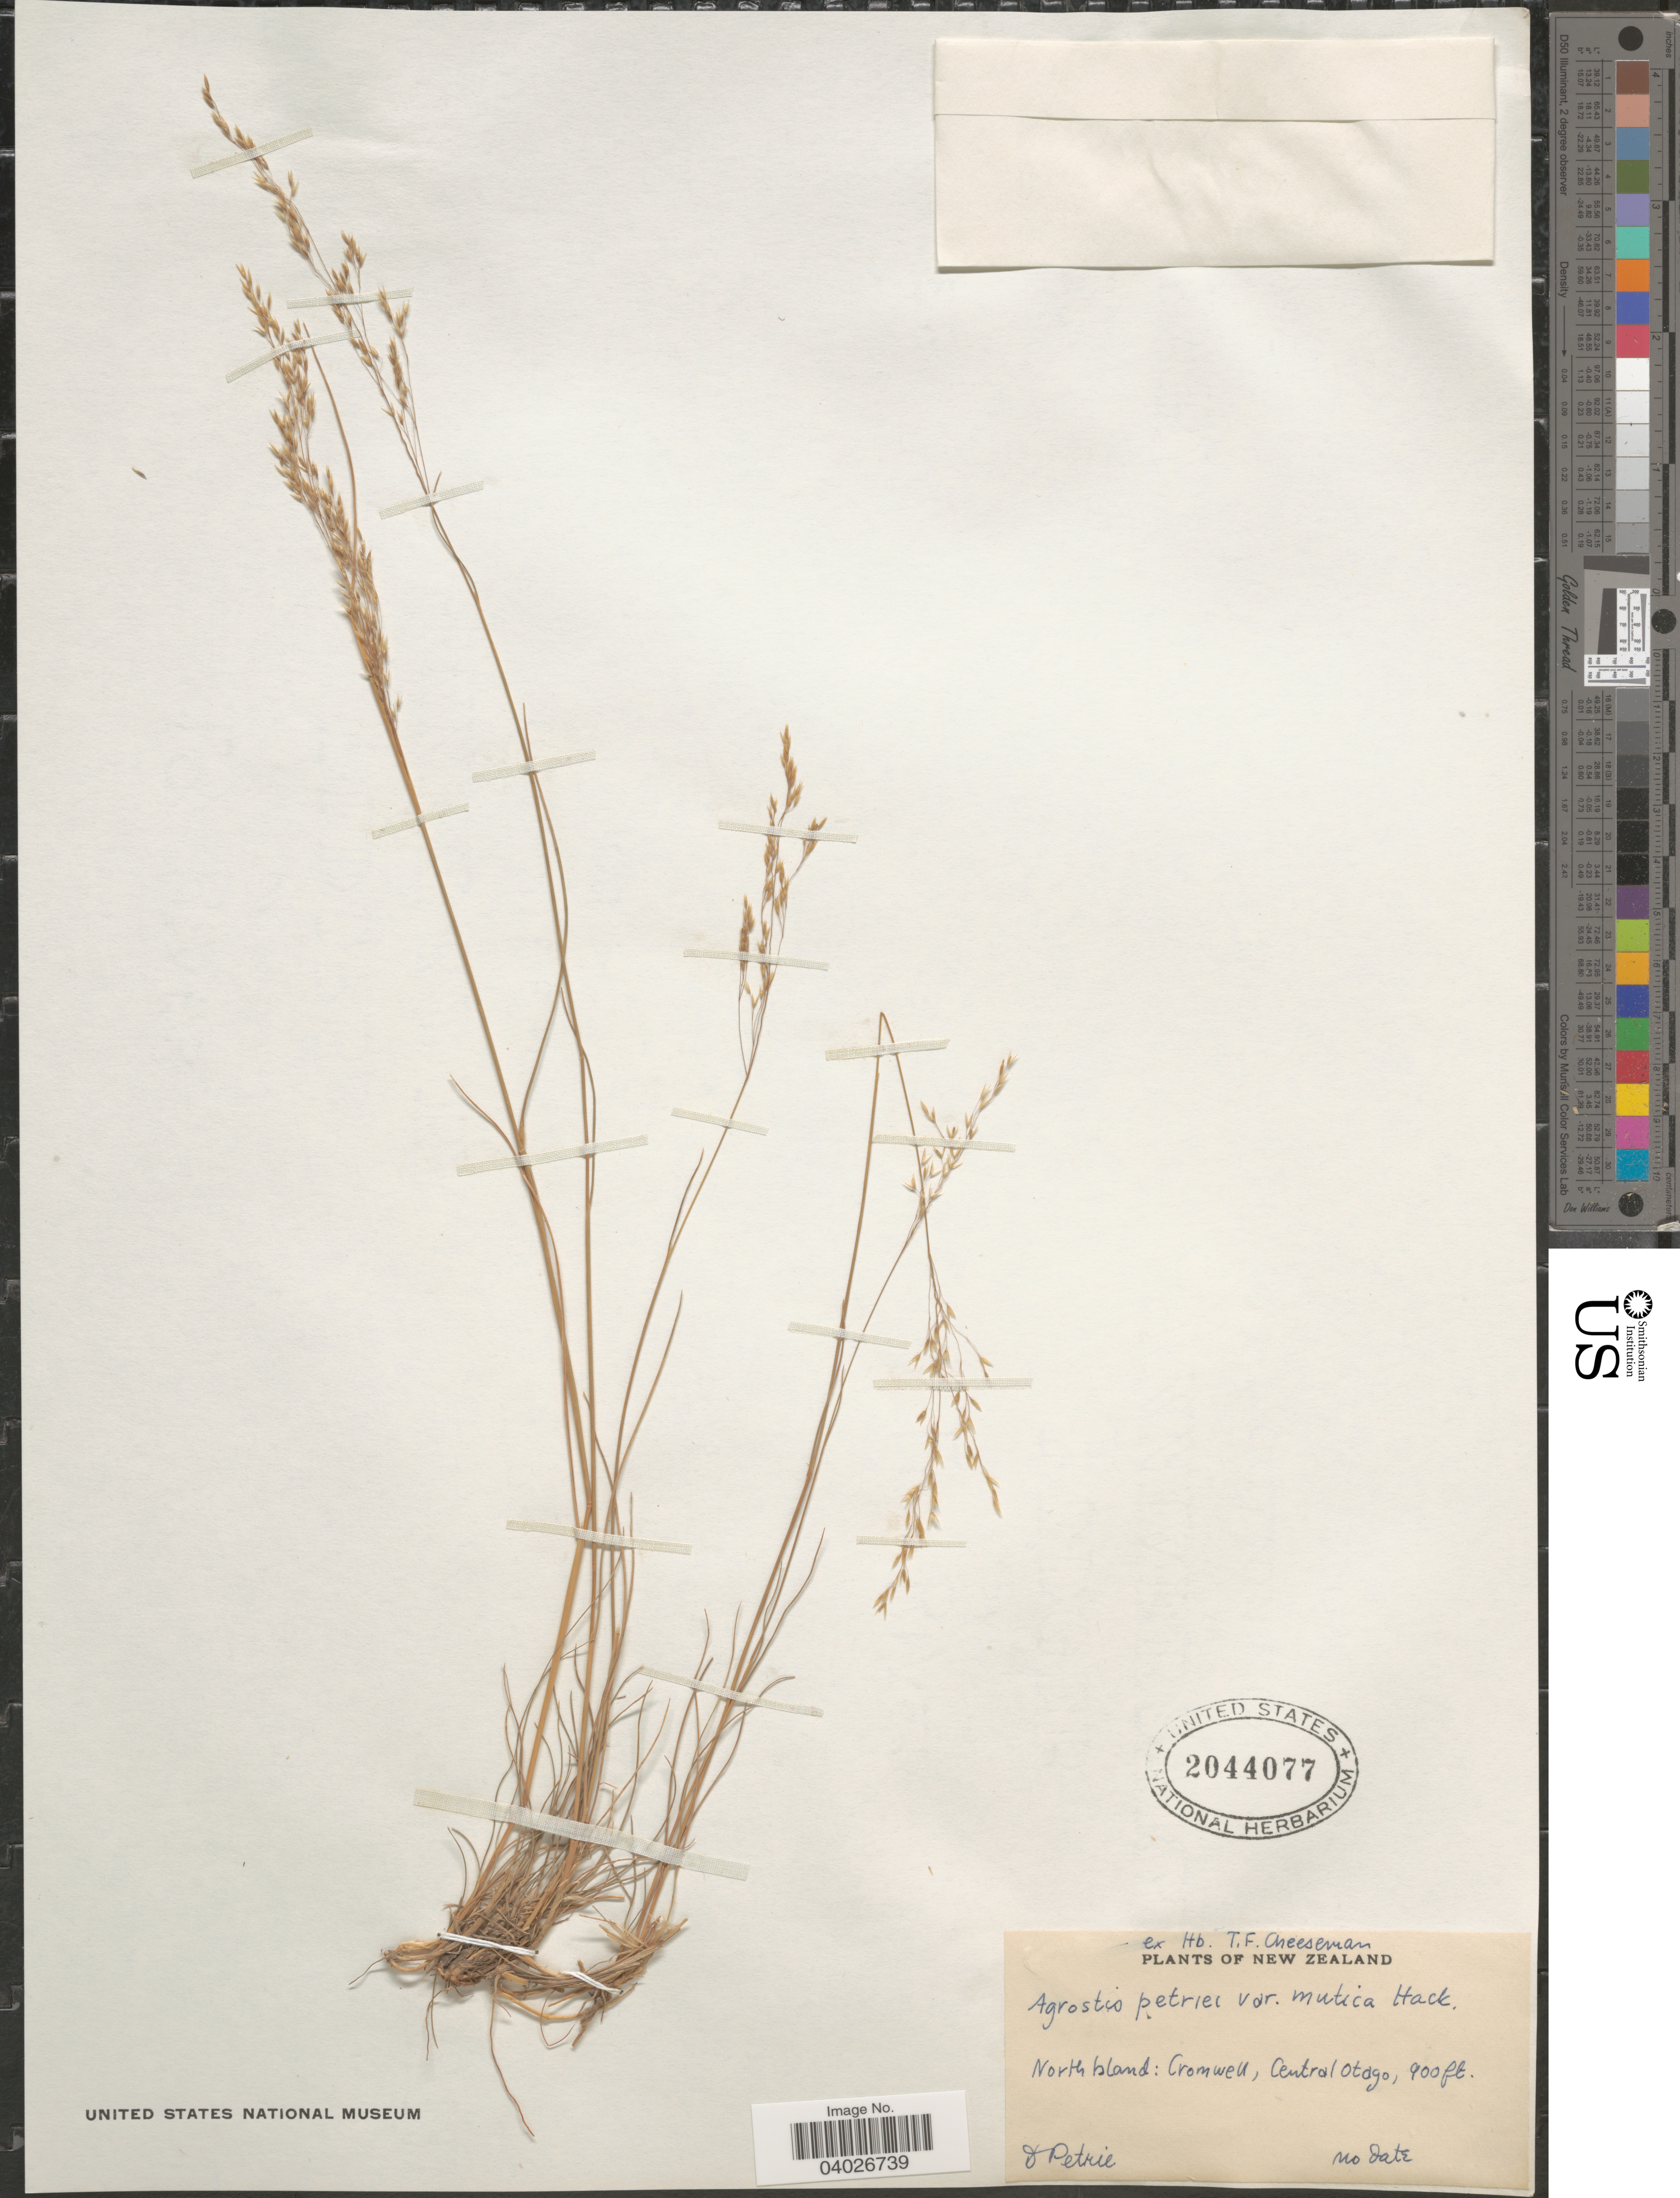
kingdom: Plantae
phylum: Tracheophyta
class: Liliopsida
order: Poales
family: Poaceae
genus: Agrostis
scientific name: Agrostis petriei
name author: Hack.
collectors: D. Petrie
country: New Zealand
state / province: Otago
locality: North Island: Cromwell, Central Otago.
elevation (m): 274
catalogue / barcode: US 2044077